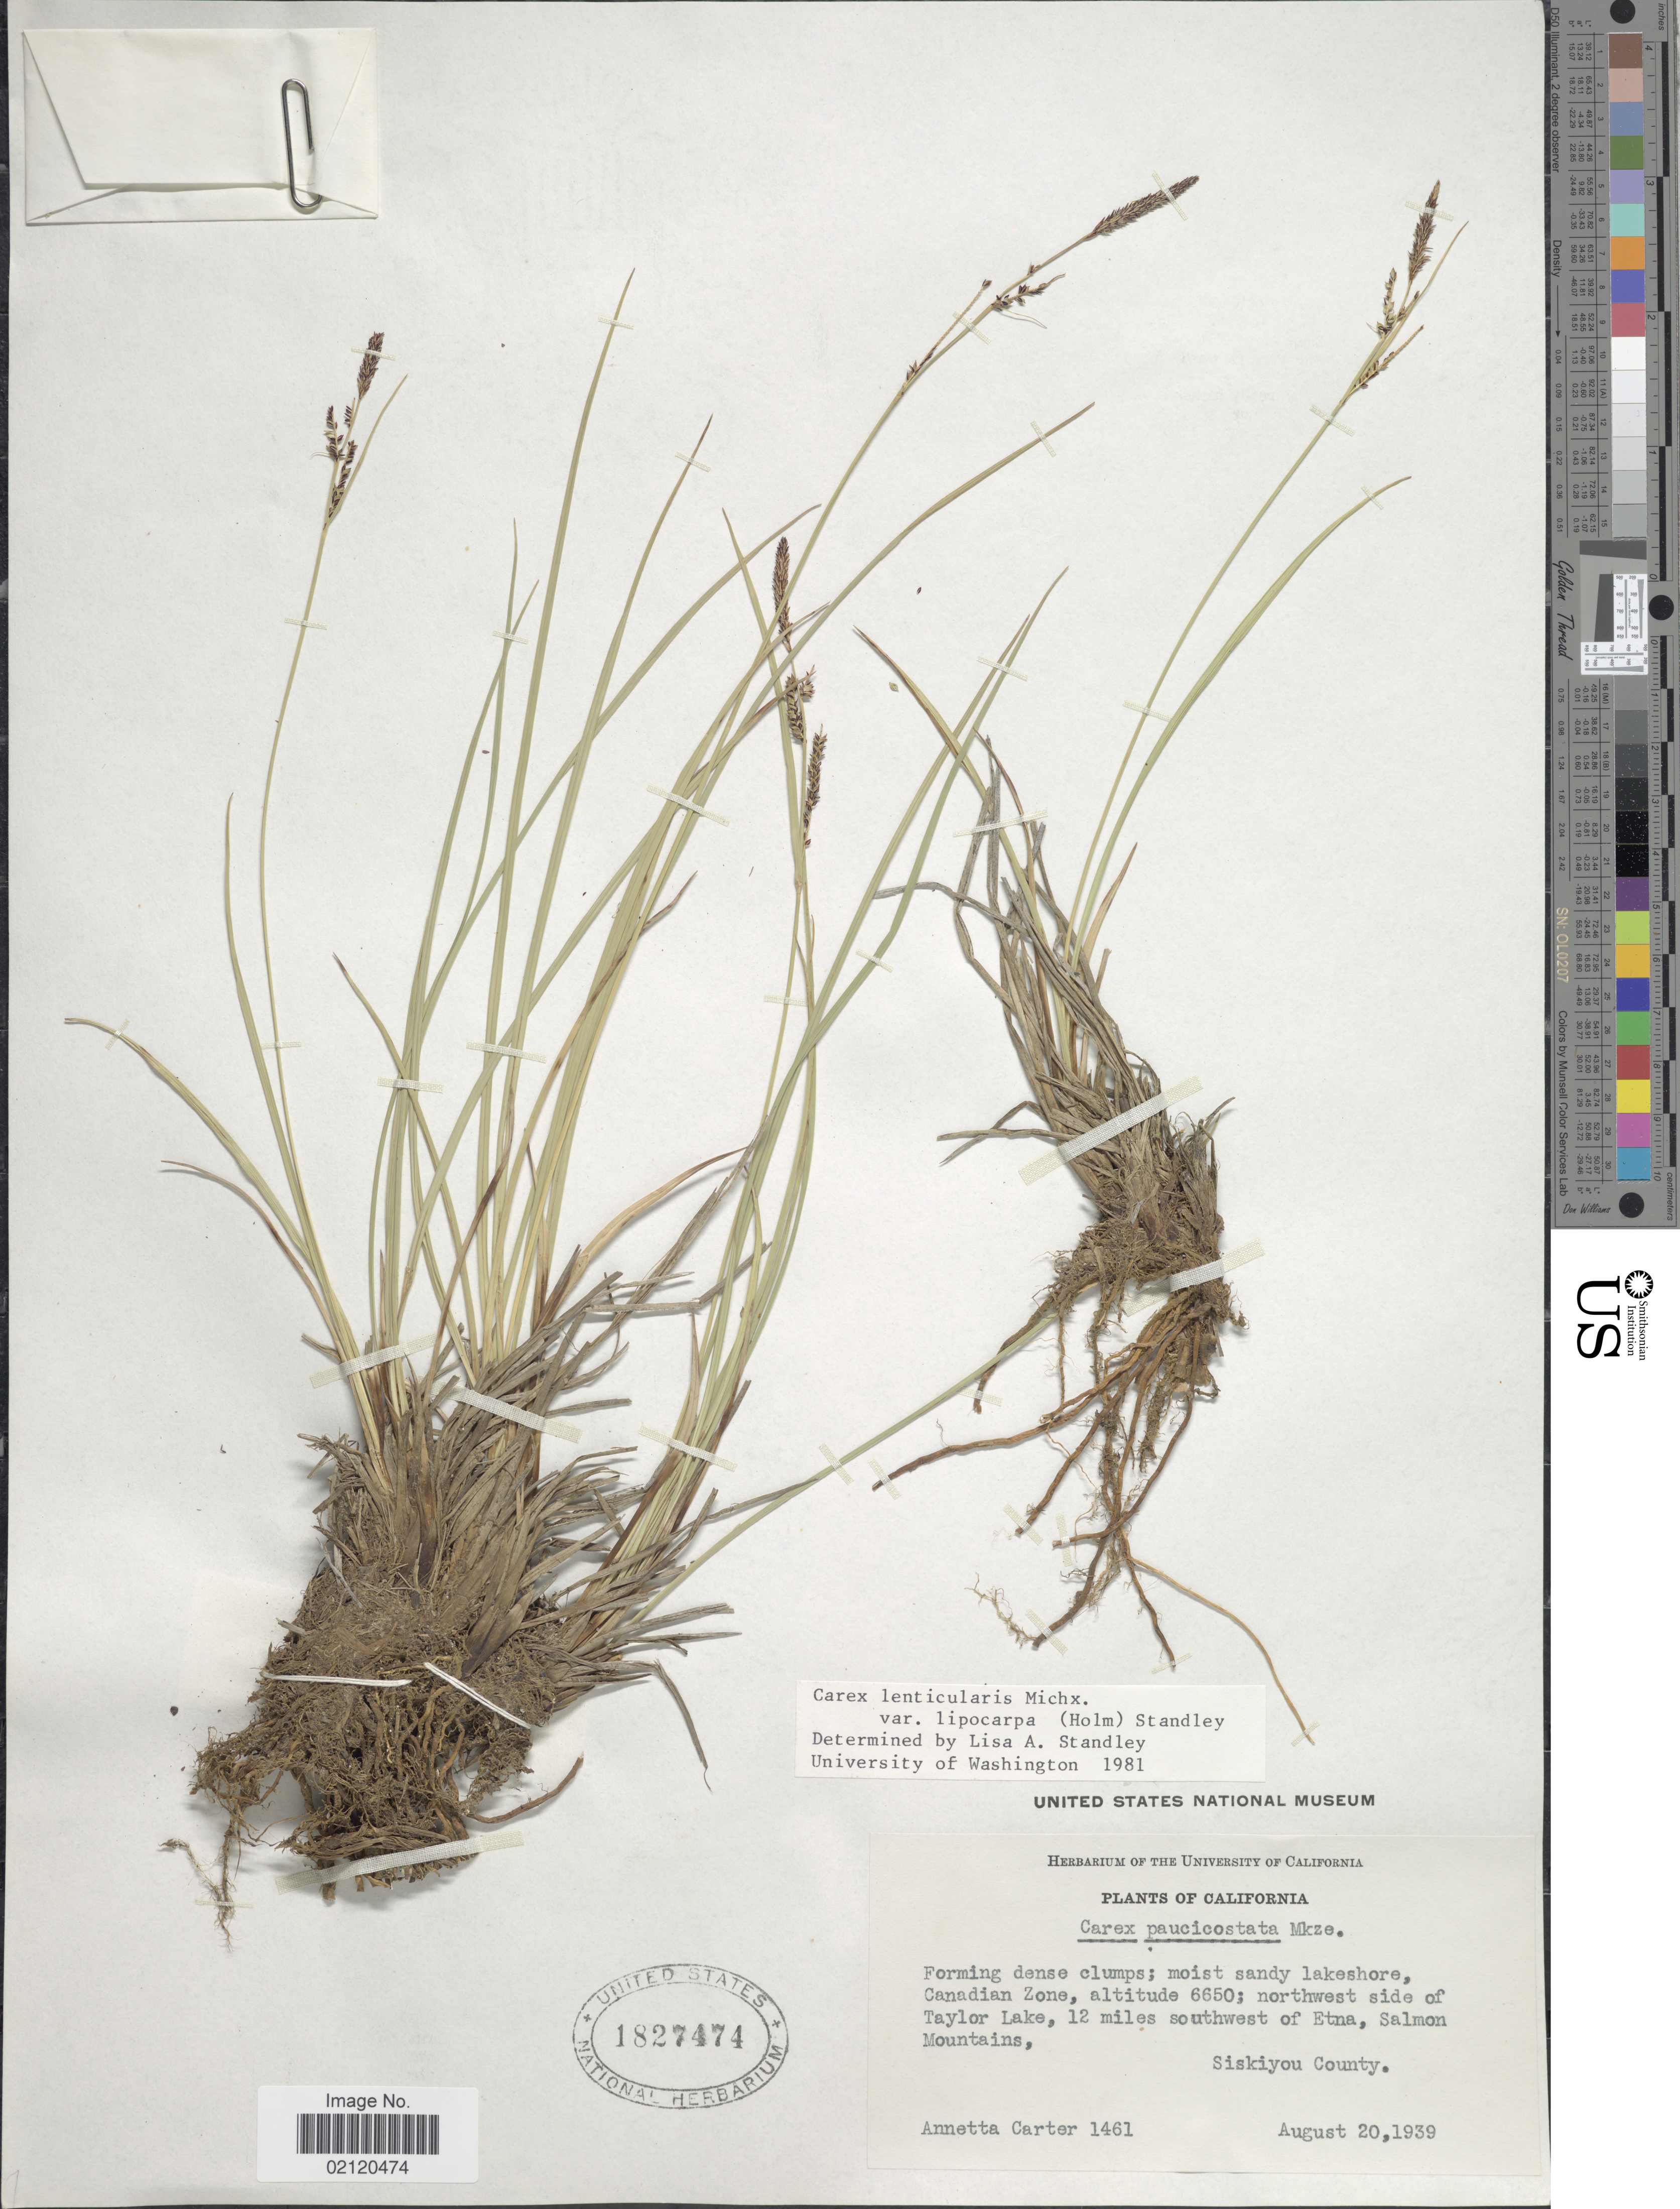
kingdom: Plantae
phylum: Tracheophyta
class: Liliopsida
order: Poales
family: Cyperaceae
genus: Carex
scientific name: Carex kelloggii var. kelloggii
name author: W. Boott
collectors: A. Carter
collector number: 1461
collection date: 1939-08-20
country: United States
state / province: California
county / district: Siskiyou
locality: Moist sandy lakeshore, Canadian Zone, northwest side of Taylor Lake, 12 miles southwest of Etna, Salmon Mountains, Siskiyou County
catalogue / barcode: US 1827474